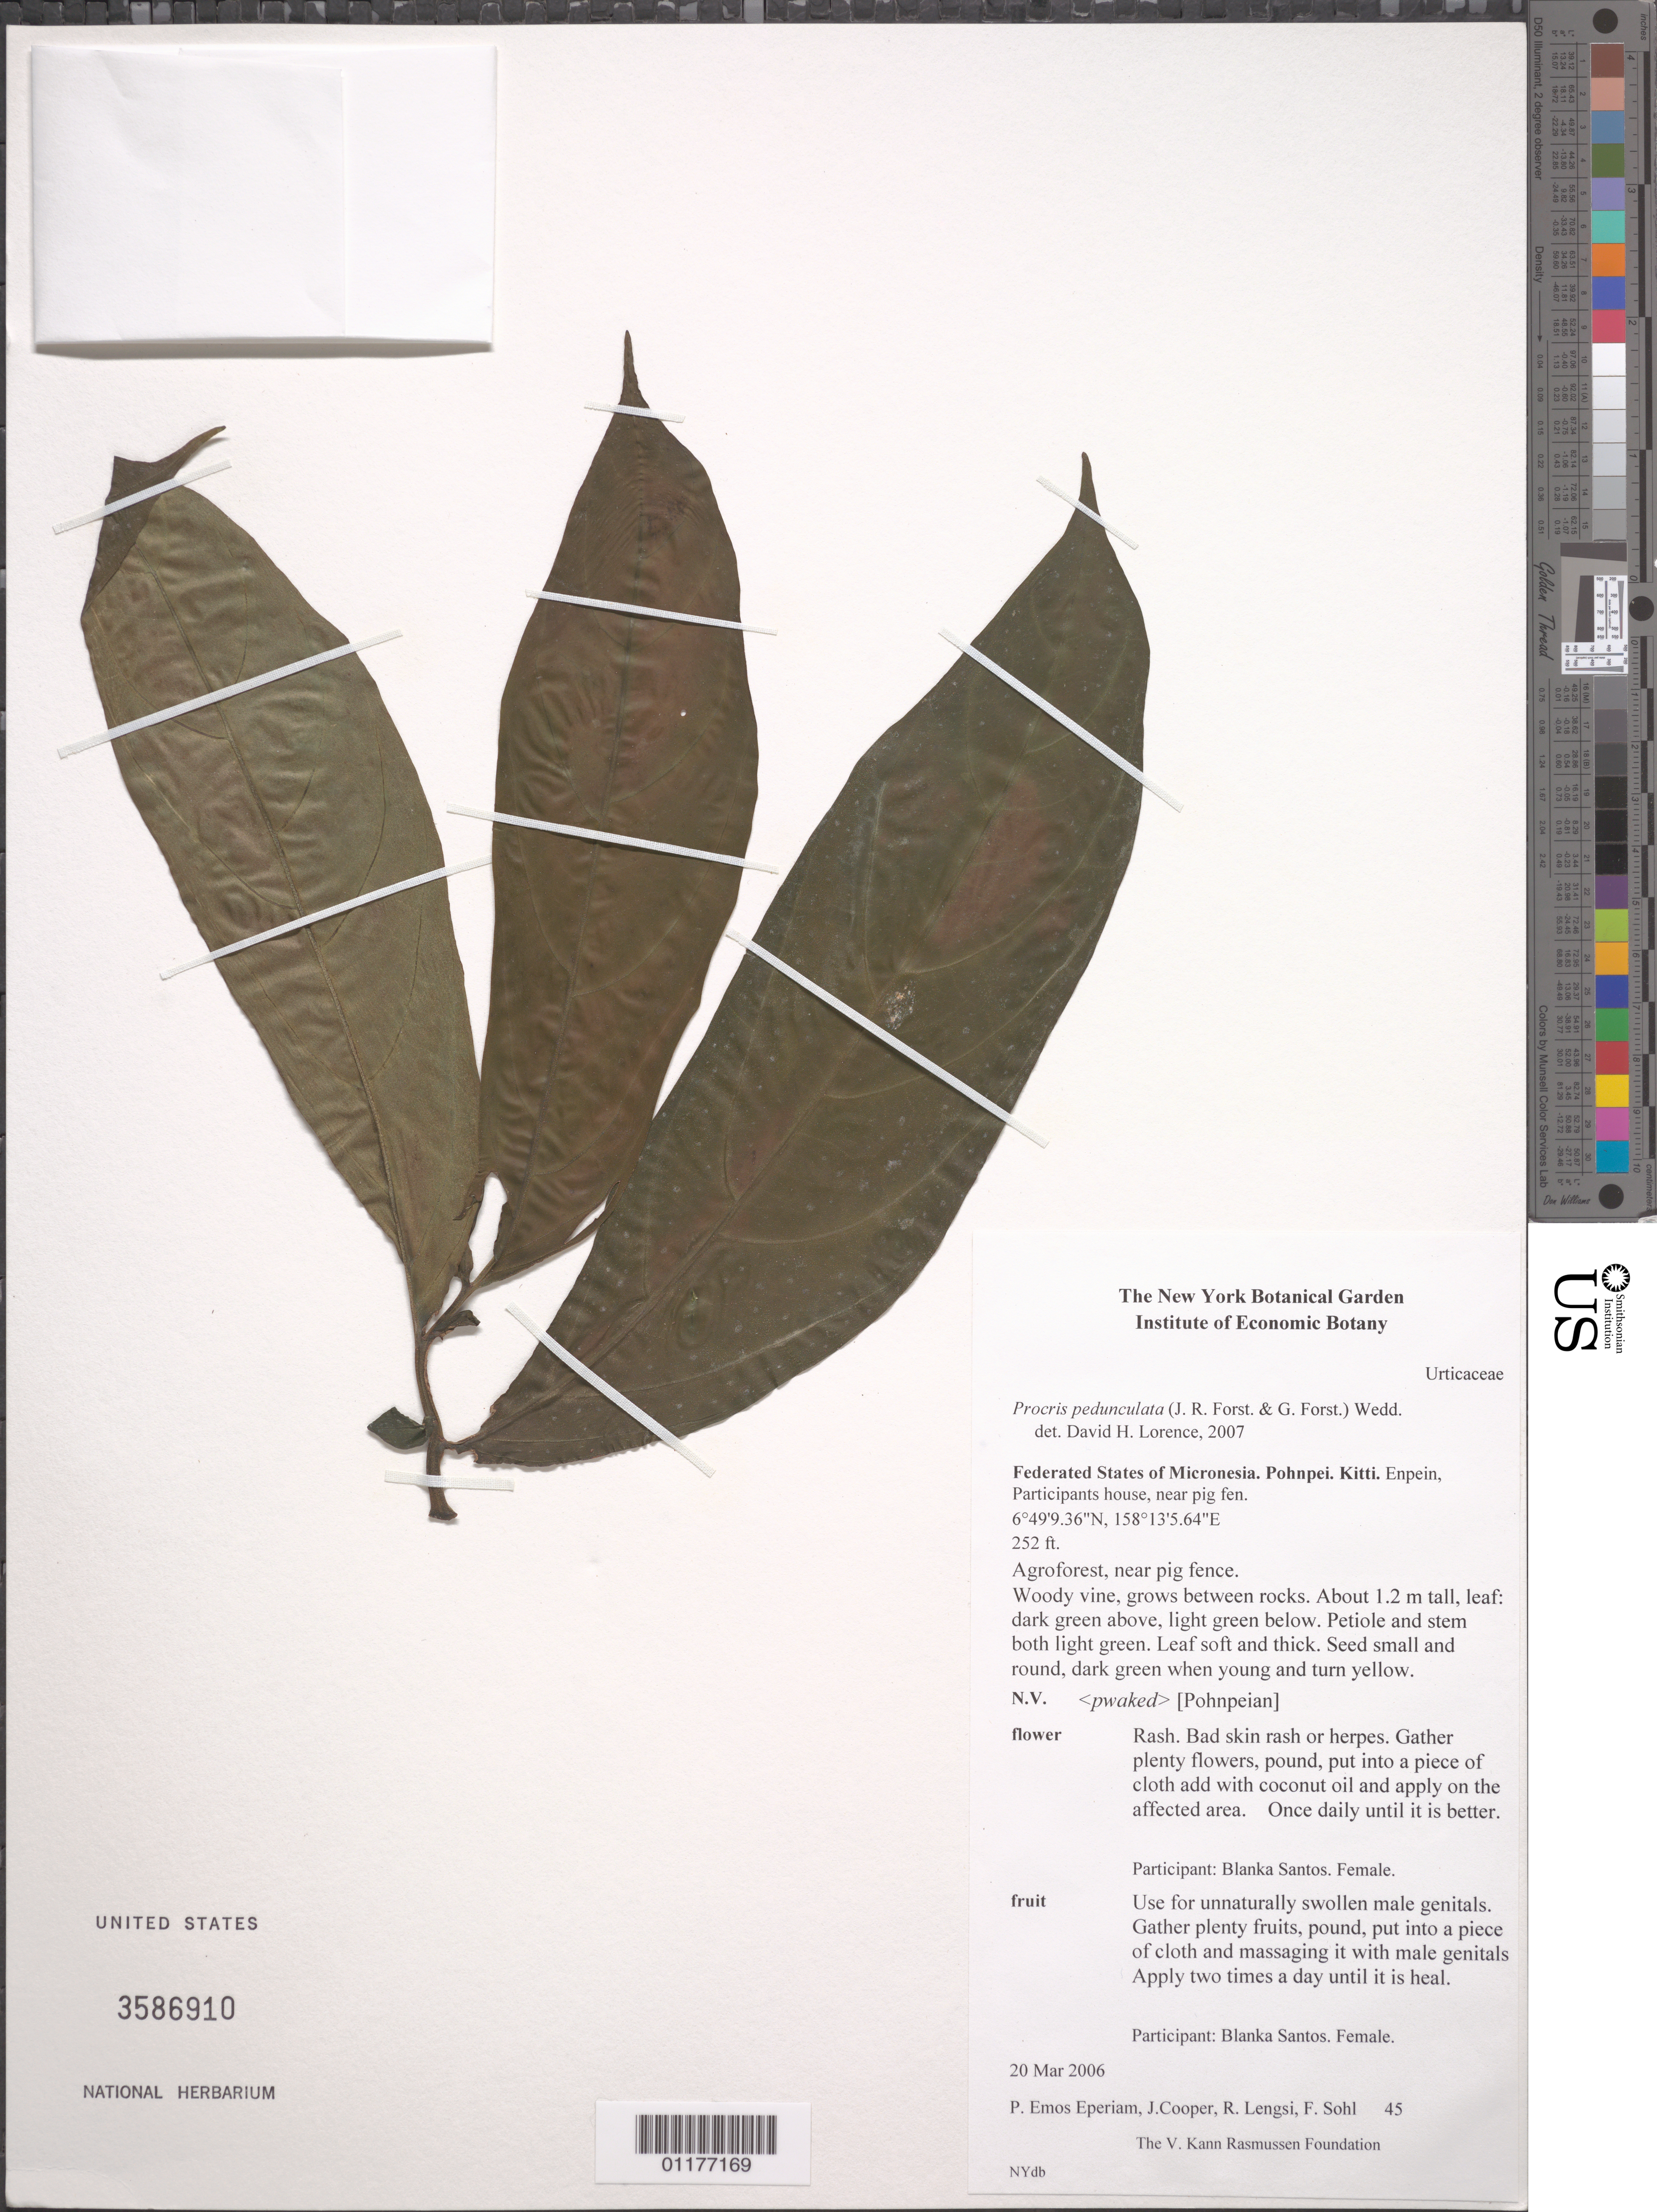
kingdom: Plantae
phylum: Tracheophyta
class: Magnoliopsida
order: Rosales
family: Urticaceae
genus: Procris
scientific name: Procris pedunculata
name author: (J.R. Forst. & G. Forst.) Wedd.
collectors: P. Eperiam, J. Cooper, R. Lengsi, F. Sohl & B. Santos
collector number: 45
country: Micronesia, Federated States of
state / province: Pohnpei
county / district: Kitti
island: Pohnpei [Ponape]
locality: Enpein, participants house, near pig fen.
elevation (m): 77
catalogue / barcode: US 3586910